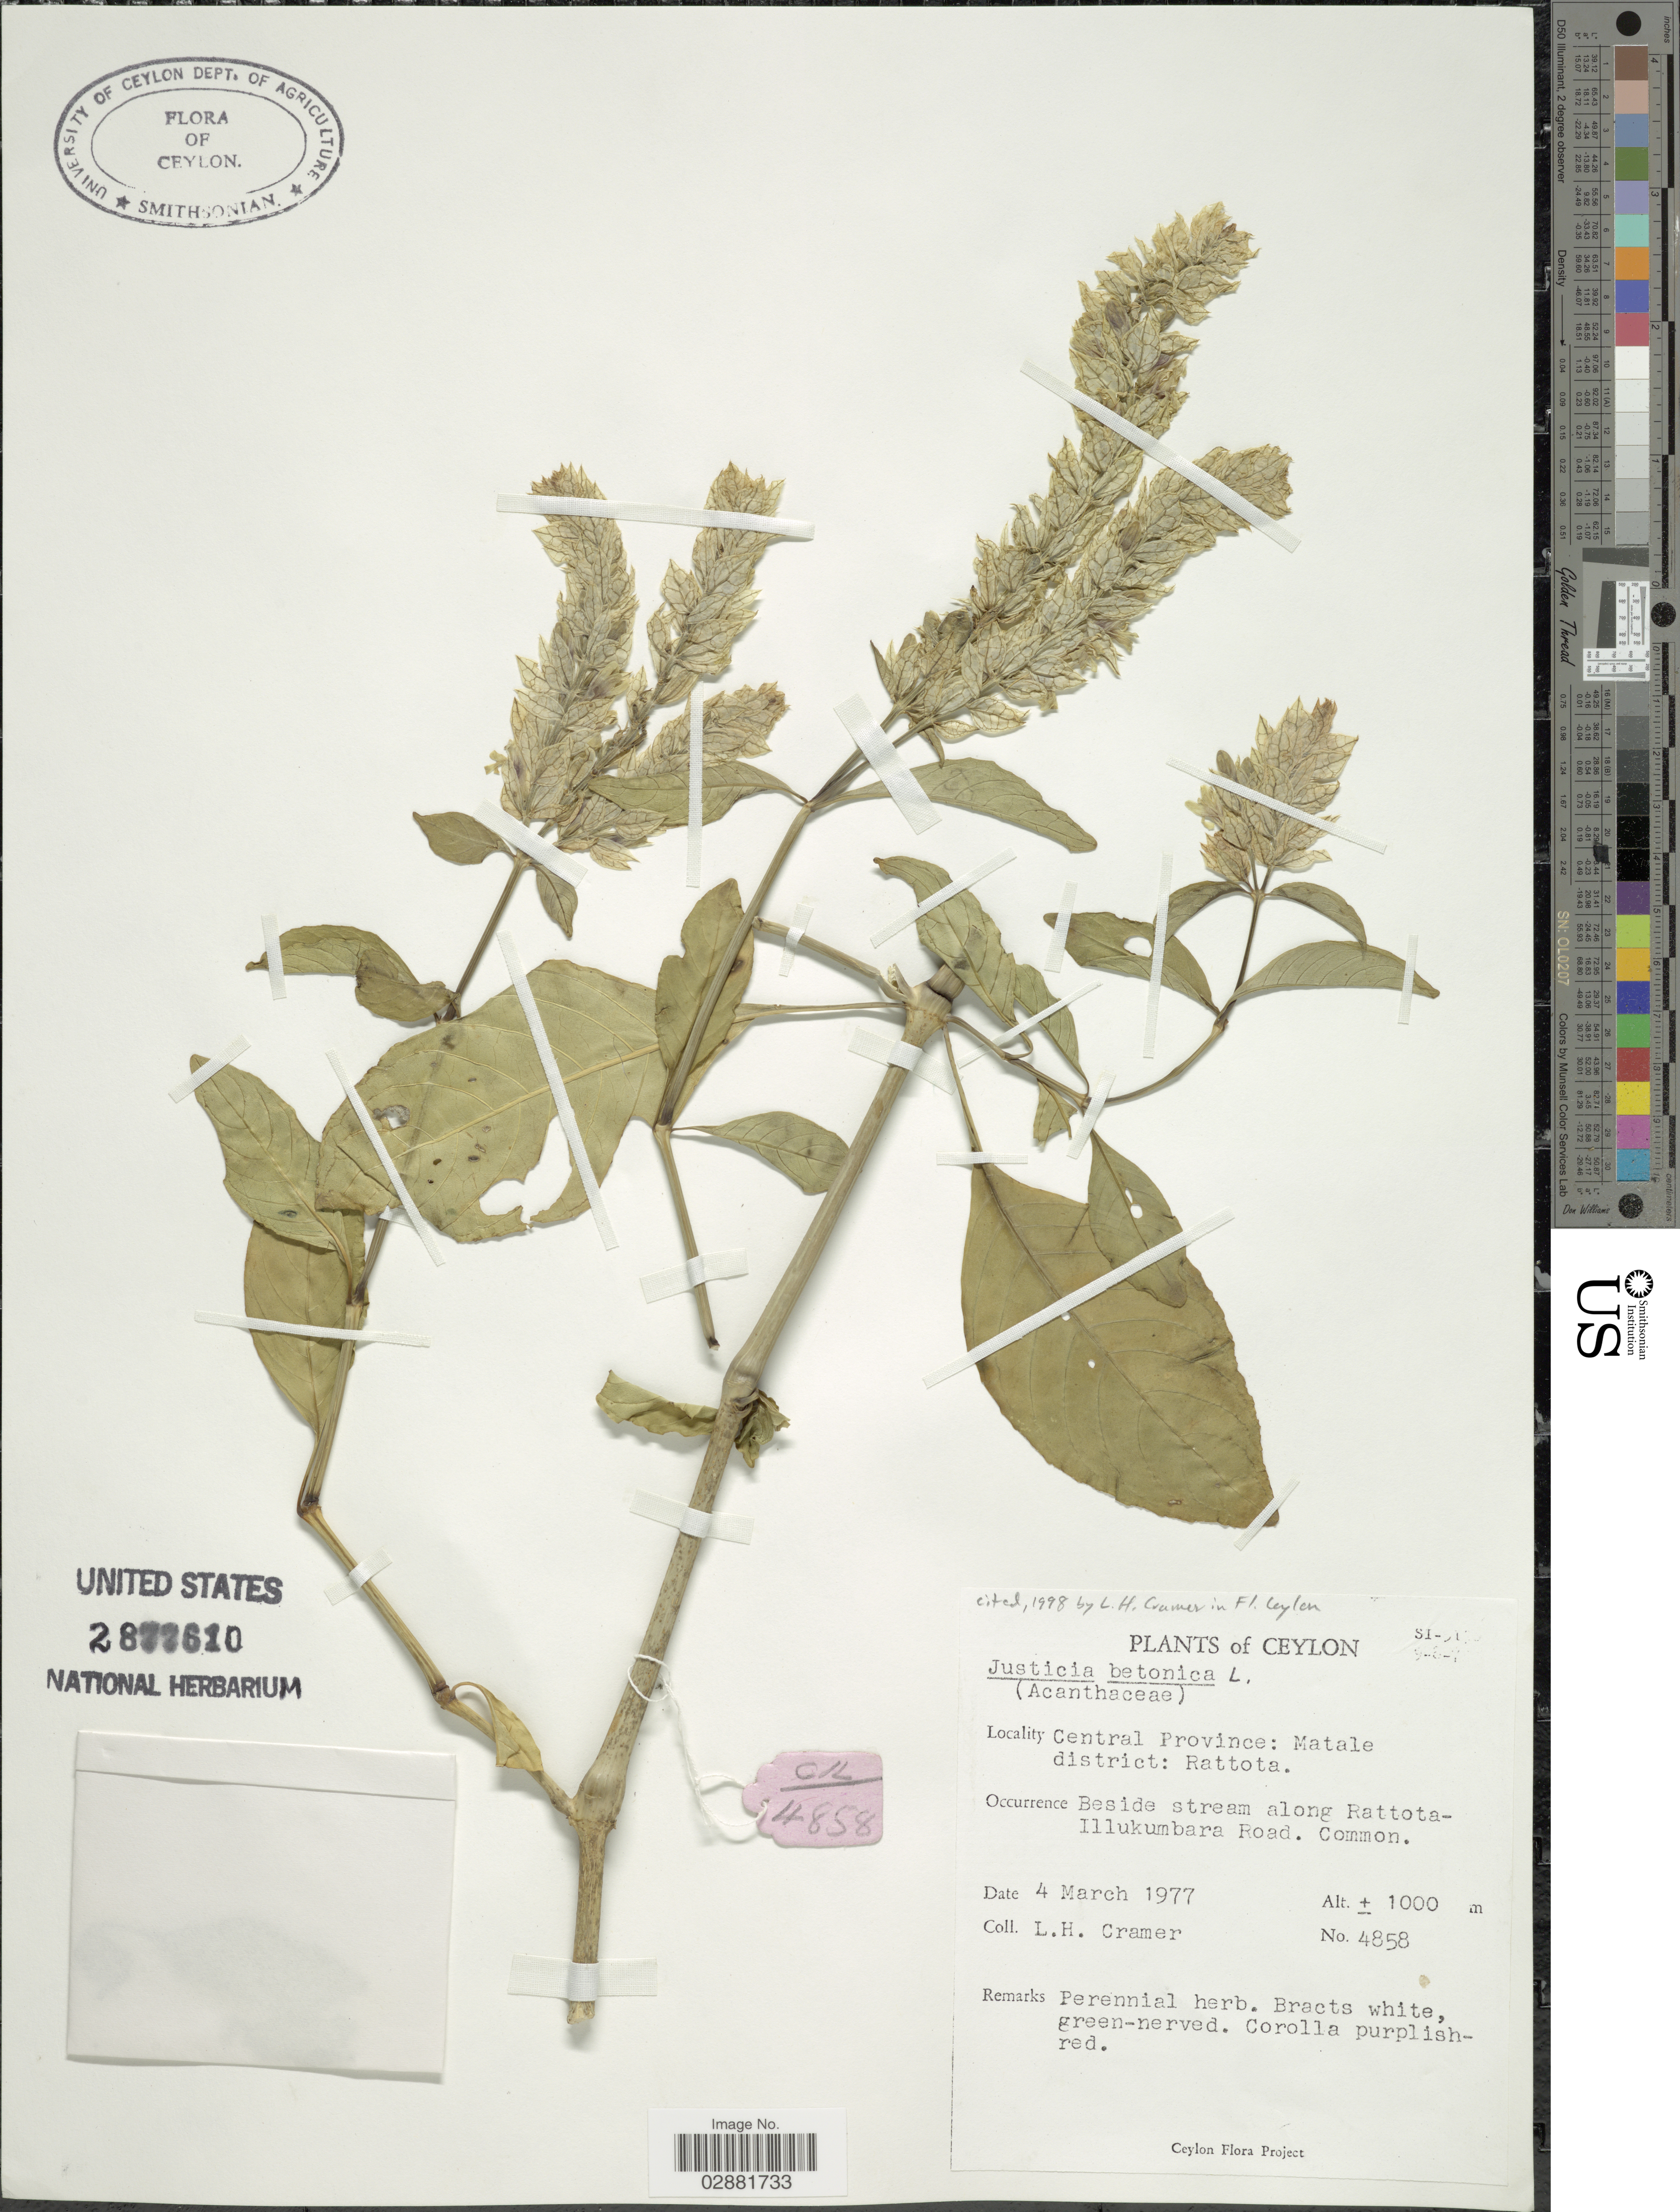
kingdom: Plantae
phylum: Tracheophyta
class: Magnoliopsida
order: Lamiales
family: Acanthaceae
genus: Justicia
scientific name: Justicia betonica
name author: L.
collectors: L. H. Cramer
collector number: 4858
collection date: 1977-03-04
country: Sri Lanka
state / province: Central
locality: Ceylon, Matale district, Rattota, Beside stream along Rattota Illukumbara Road.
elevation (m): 1000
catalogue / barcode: US 2872610